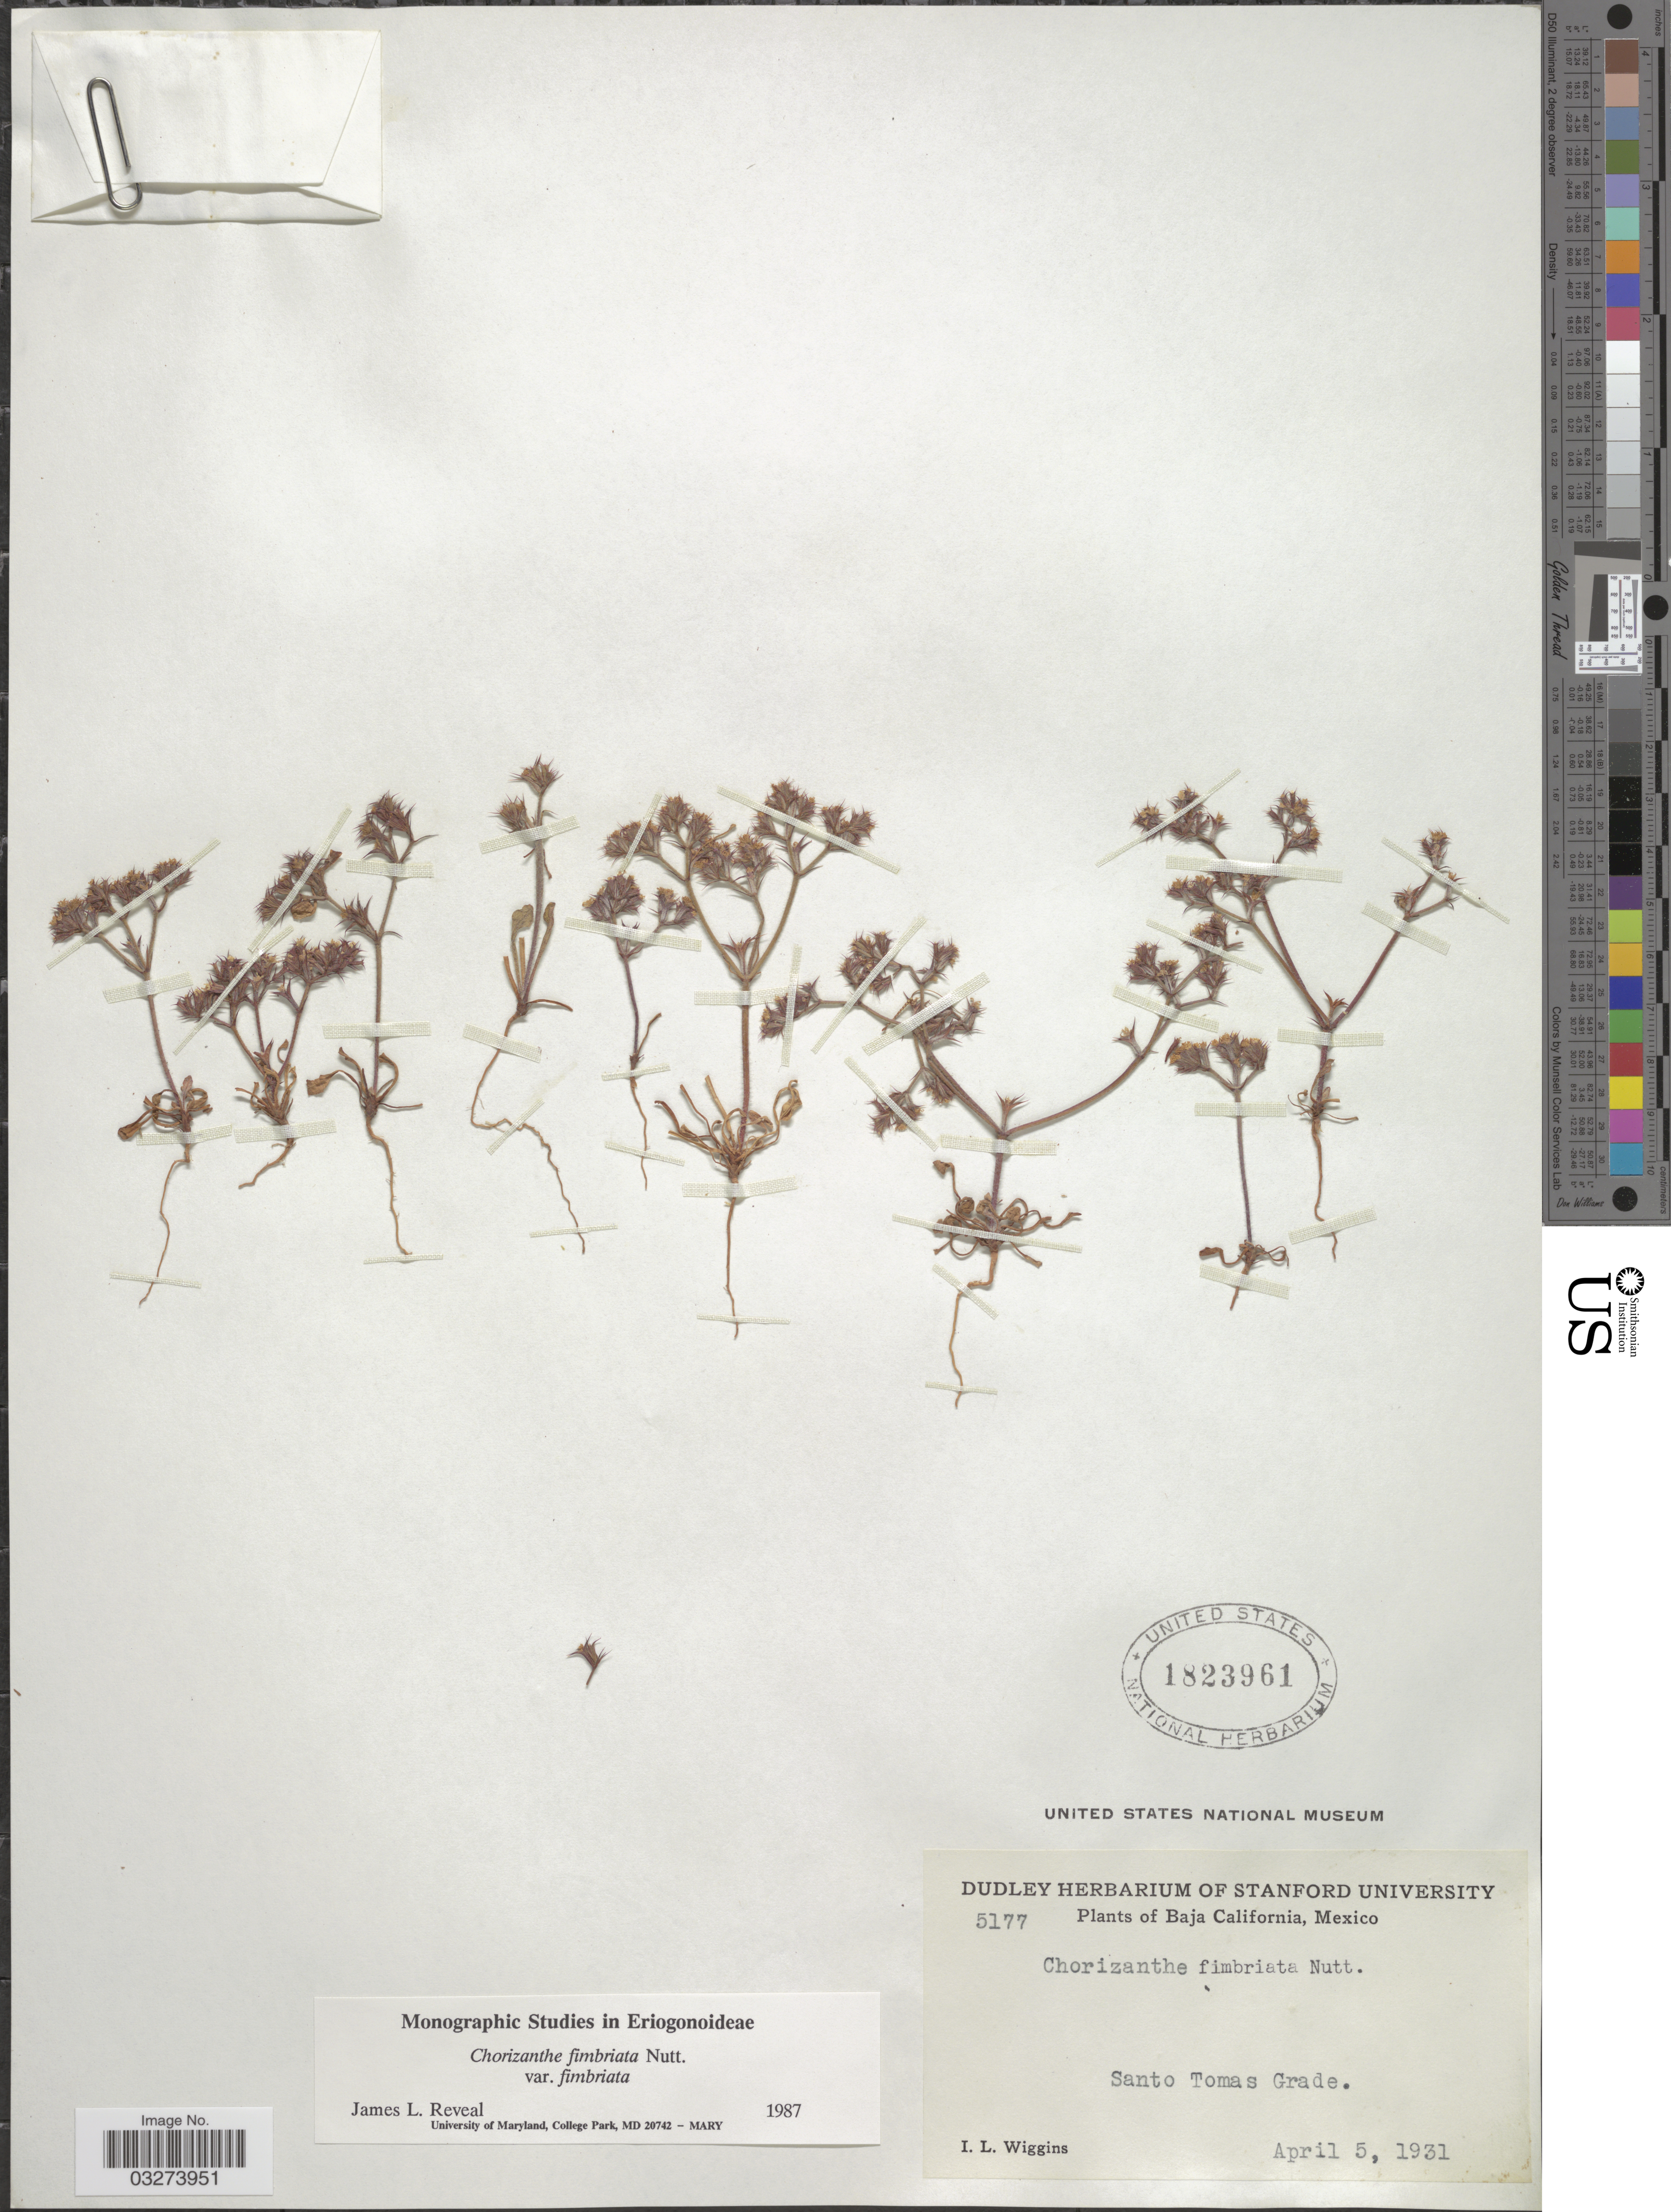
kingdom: Plantae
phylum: Tracheophyta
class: Magnoliopsida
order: Caryophyllales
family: Polygonaceae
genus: Chorizanthe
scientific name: Chorizanthe fimbriata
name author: Nutt.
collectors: I. L. Wiggins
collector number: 5177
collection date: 1931-04-05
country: Mexico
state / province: Baja California Norte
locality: Santo Tomas Grade.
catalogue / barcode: US 1823961